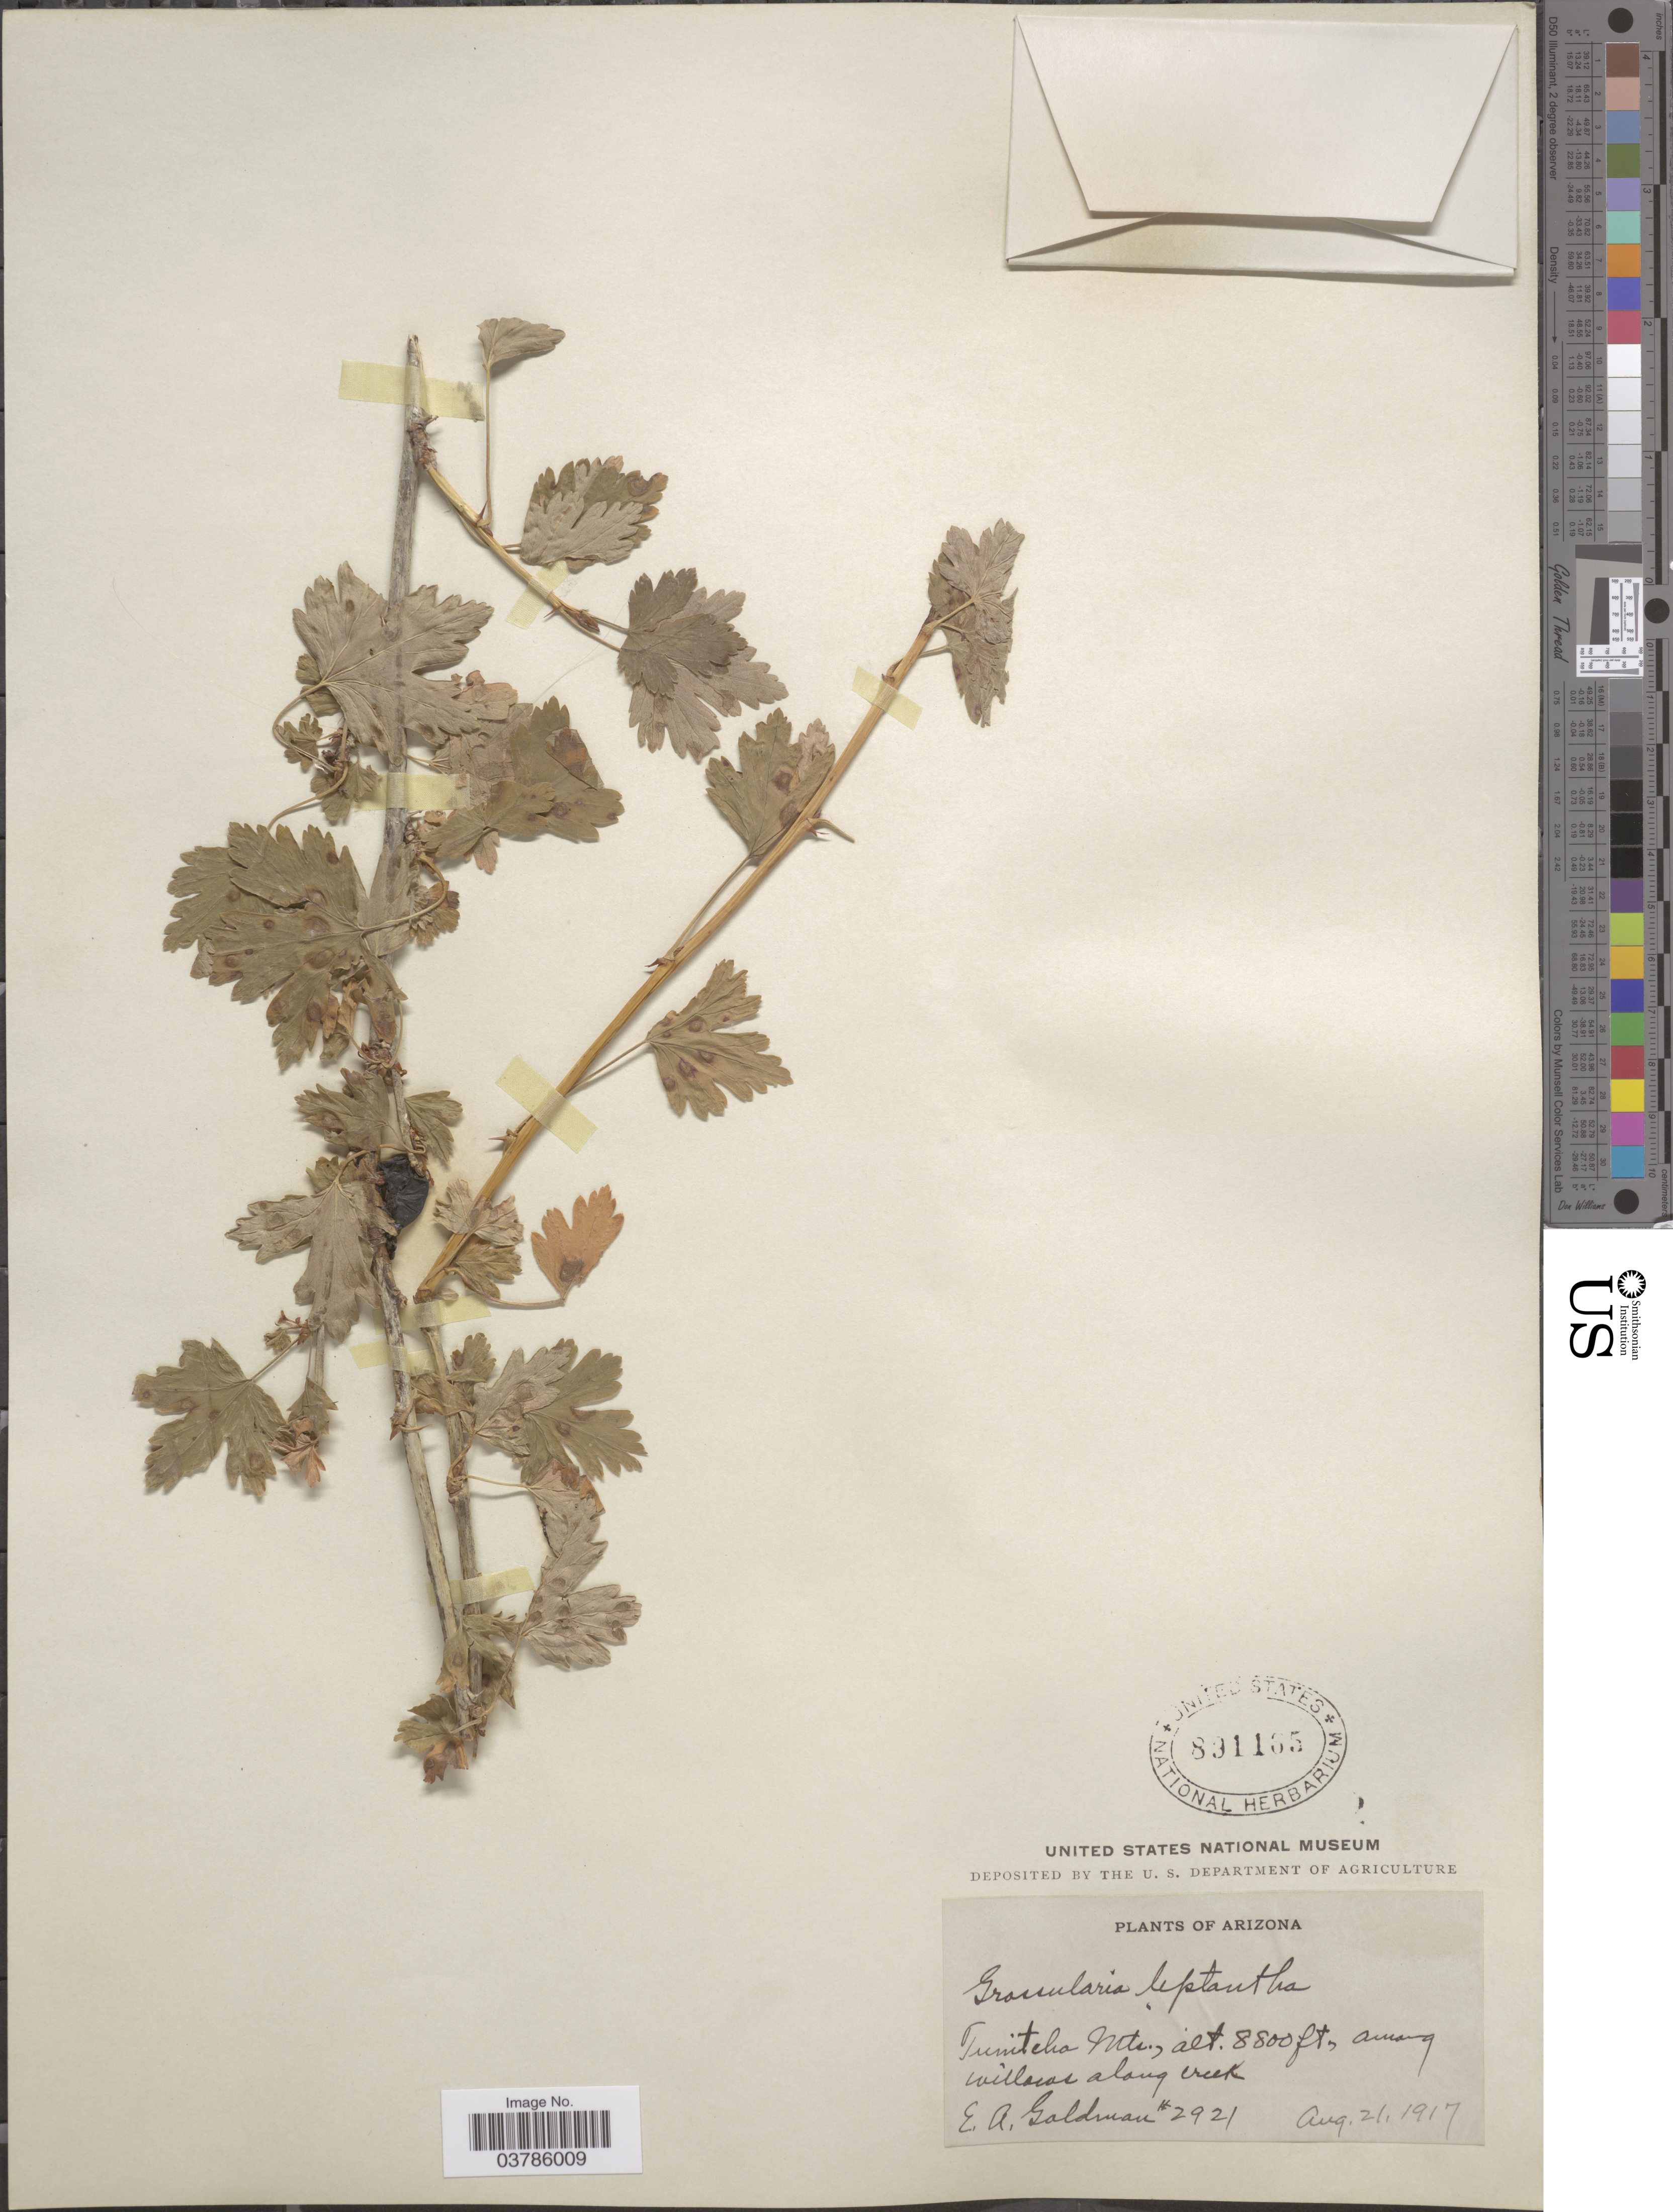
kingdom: Plantae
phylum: Tracheophyta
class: Magnoliopsida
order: Saxifragales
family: Grossulariaceae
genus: Ribes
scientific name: Ribes leptanthum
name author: A. Gray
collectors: E. A. Goldman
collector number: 2921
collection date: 1917-08-21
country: United States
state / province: Arizona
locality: Tunitcha Mts.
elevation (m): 2682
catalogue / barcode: US 891185